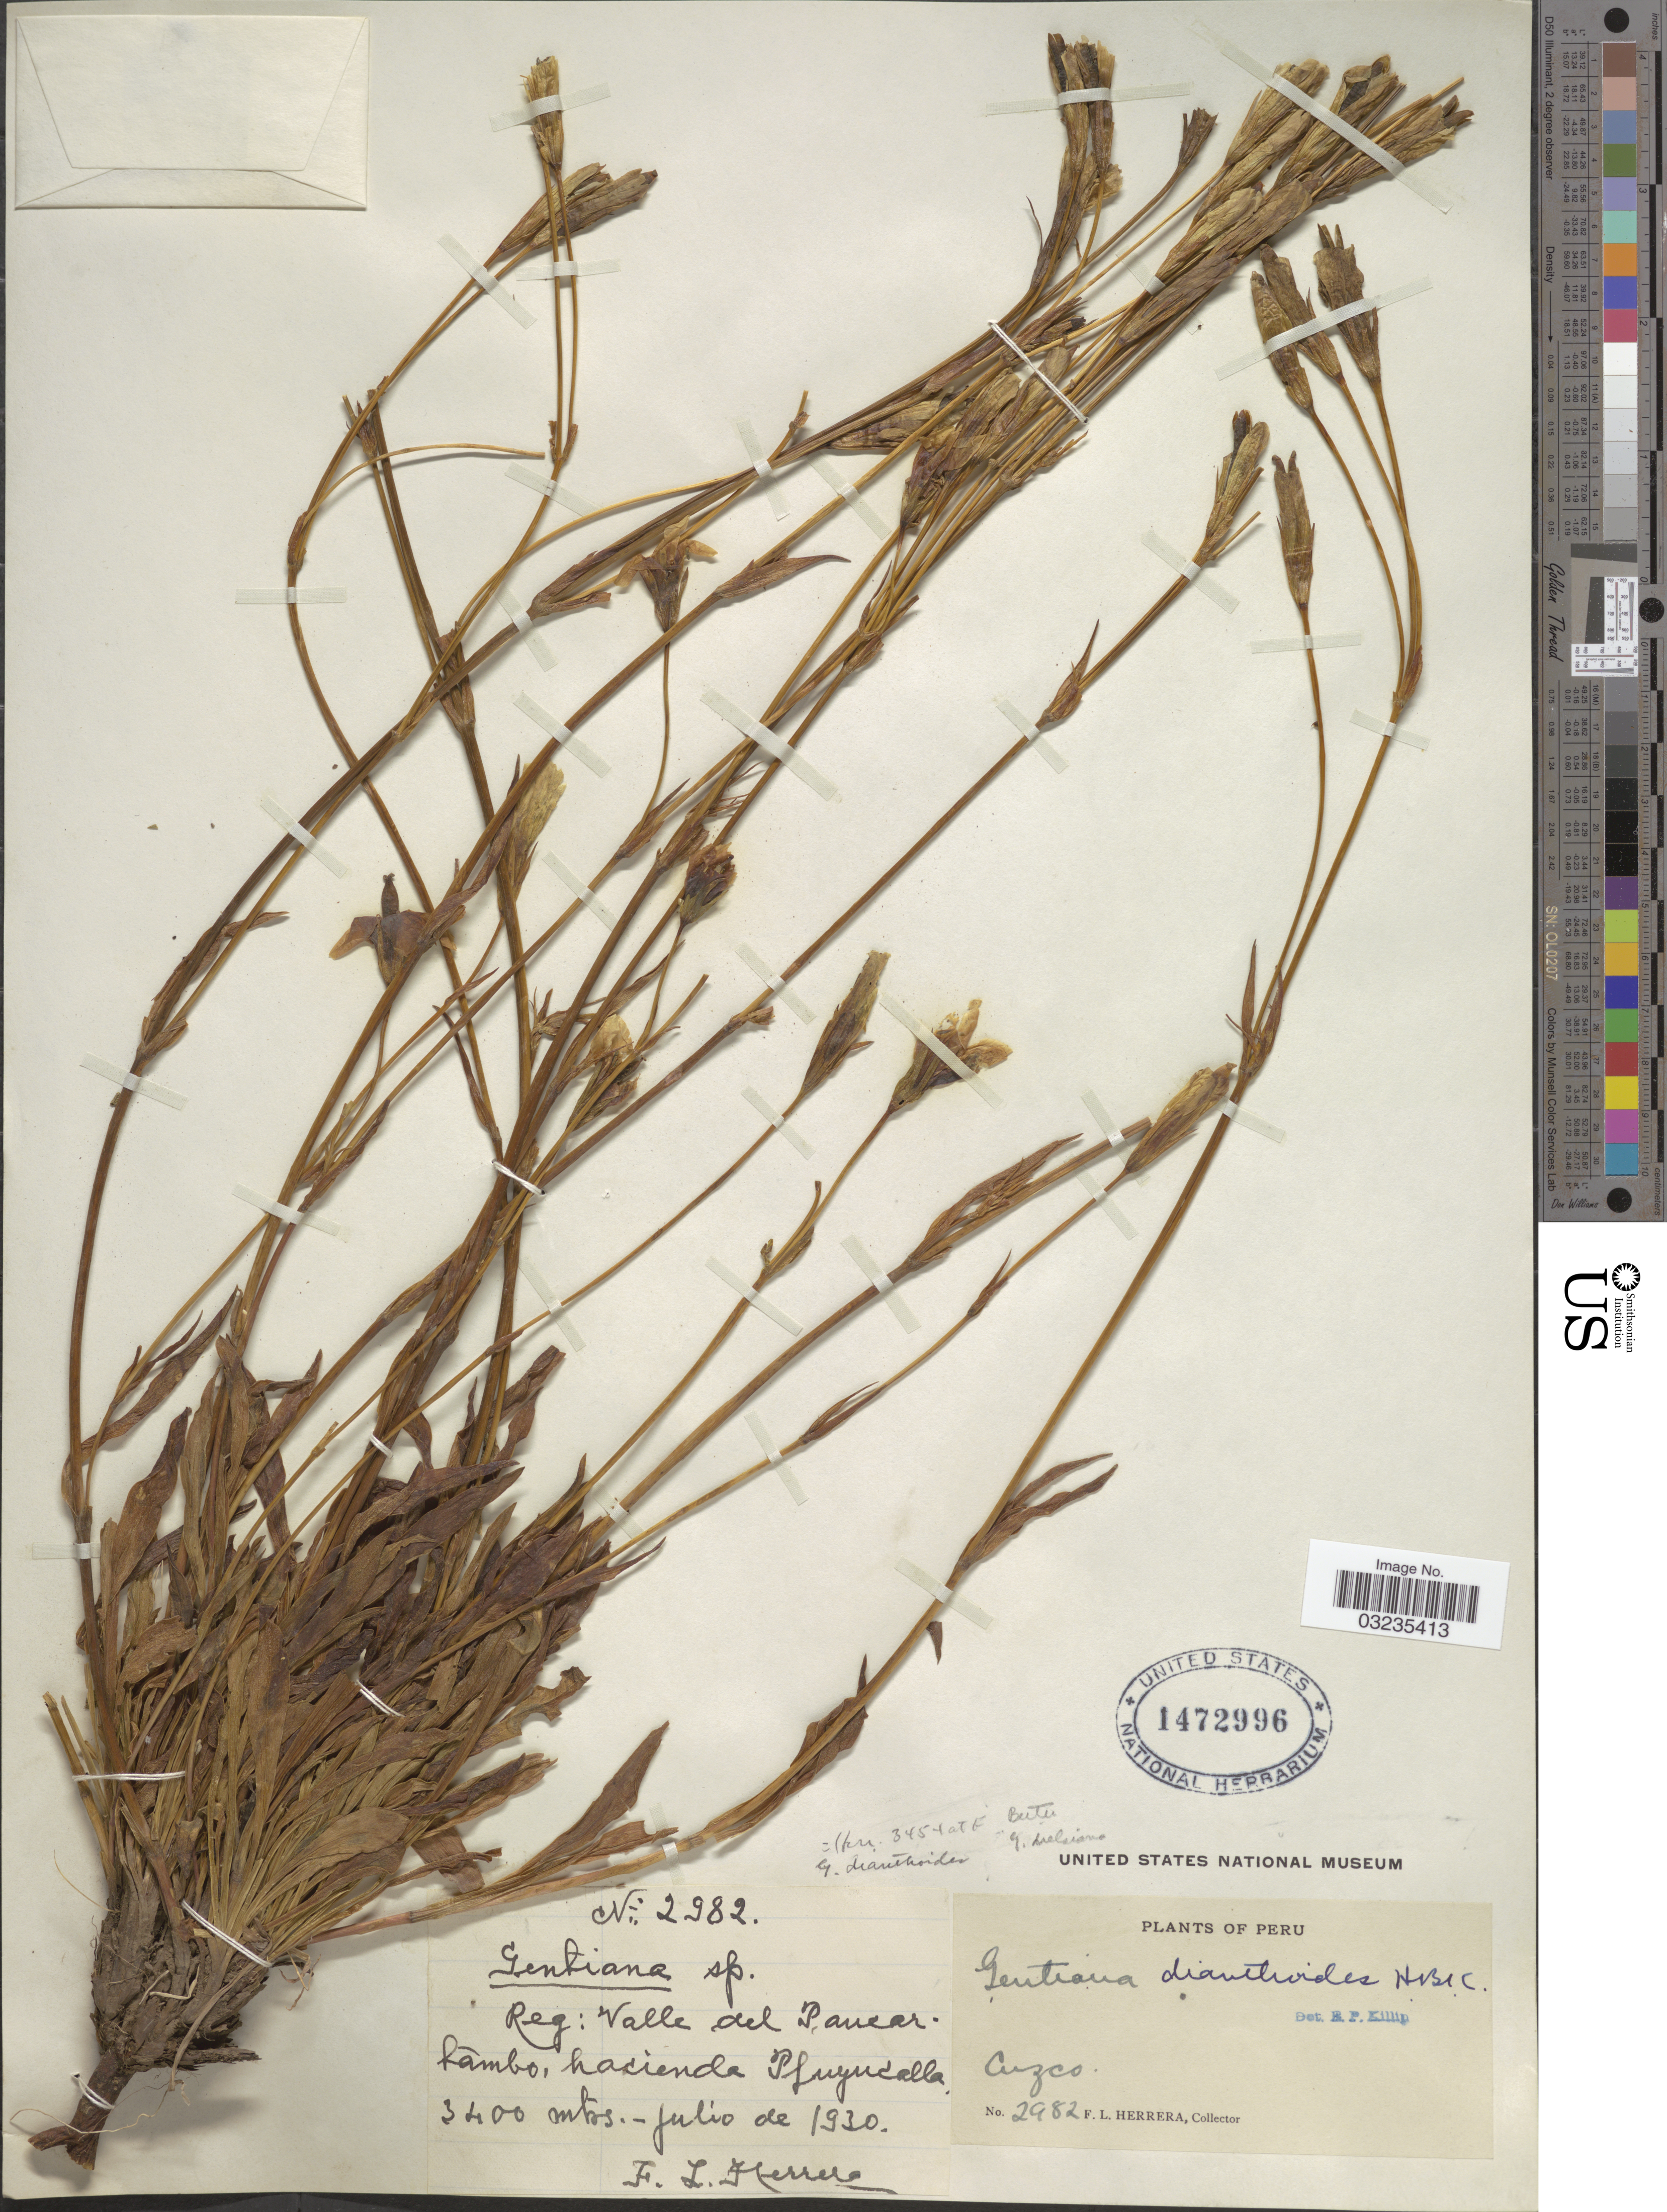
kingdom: Plantae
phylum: Tracheophyta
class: Magnoliopsida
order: Gentianales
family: Gentianaceae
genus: Gentiana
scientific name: Gentiana dianthoides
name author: Kunth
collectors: F. L. Herrera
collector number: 2982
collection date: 1930-07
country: Peru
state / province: Cusco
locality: Valle del Paucartambo, hacienda Pfuyucalla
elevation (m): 3400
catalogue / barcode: US 1472996